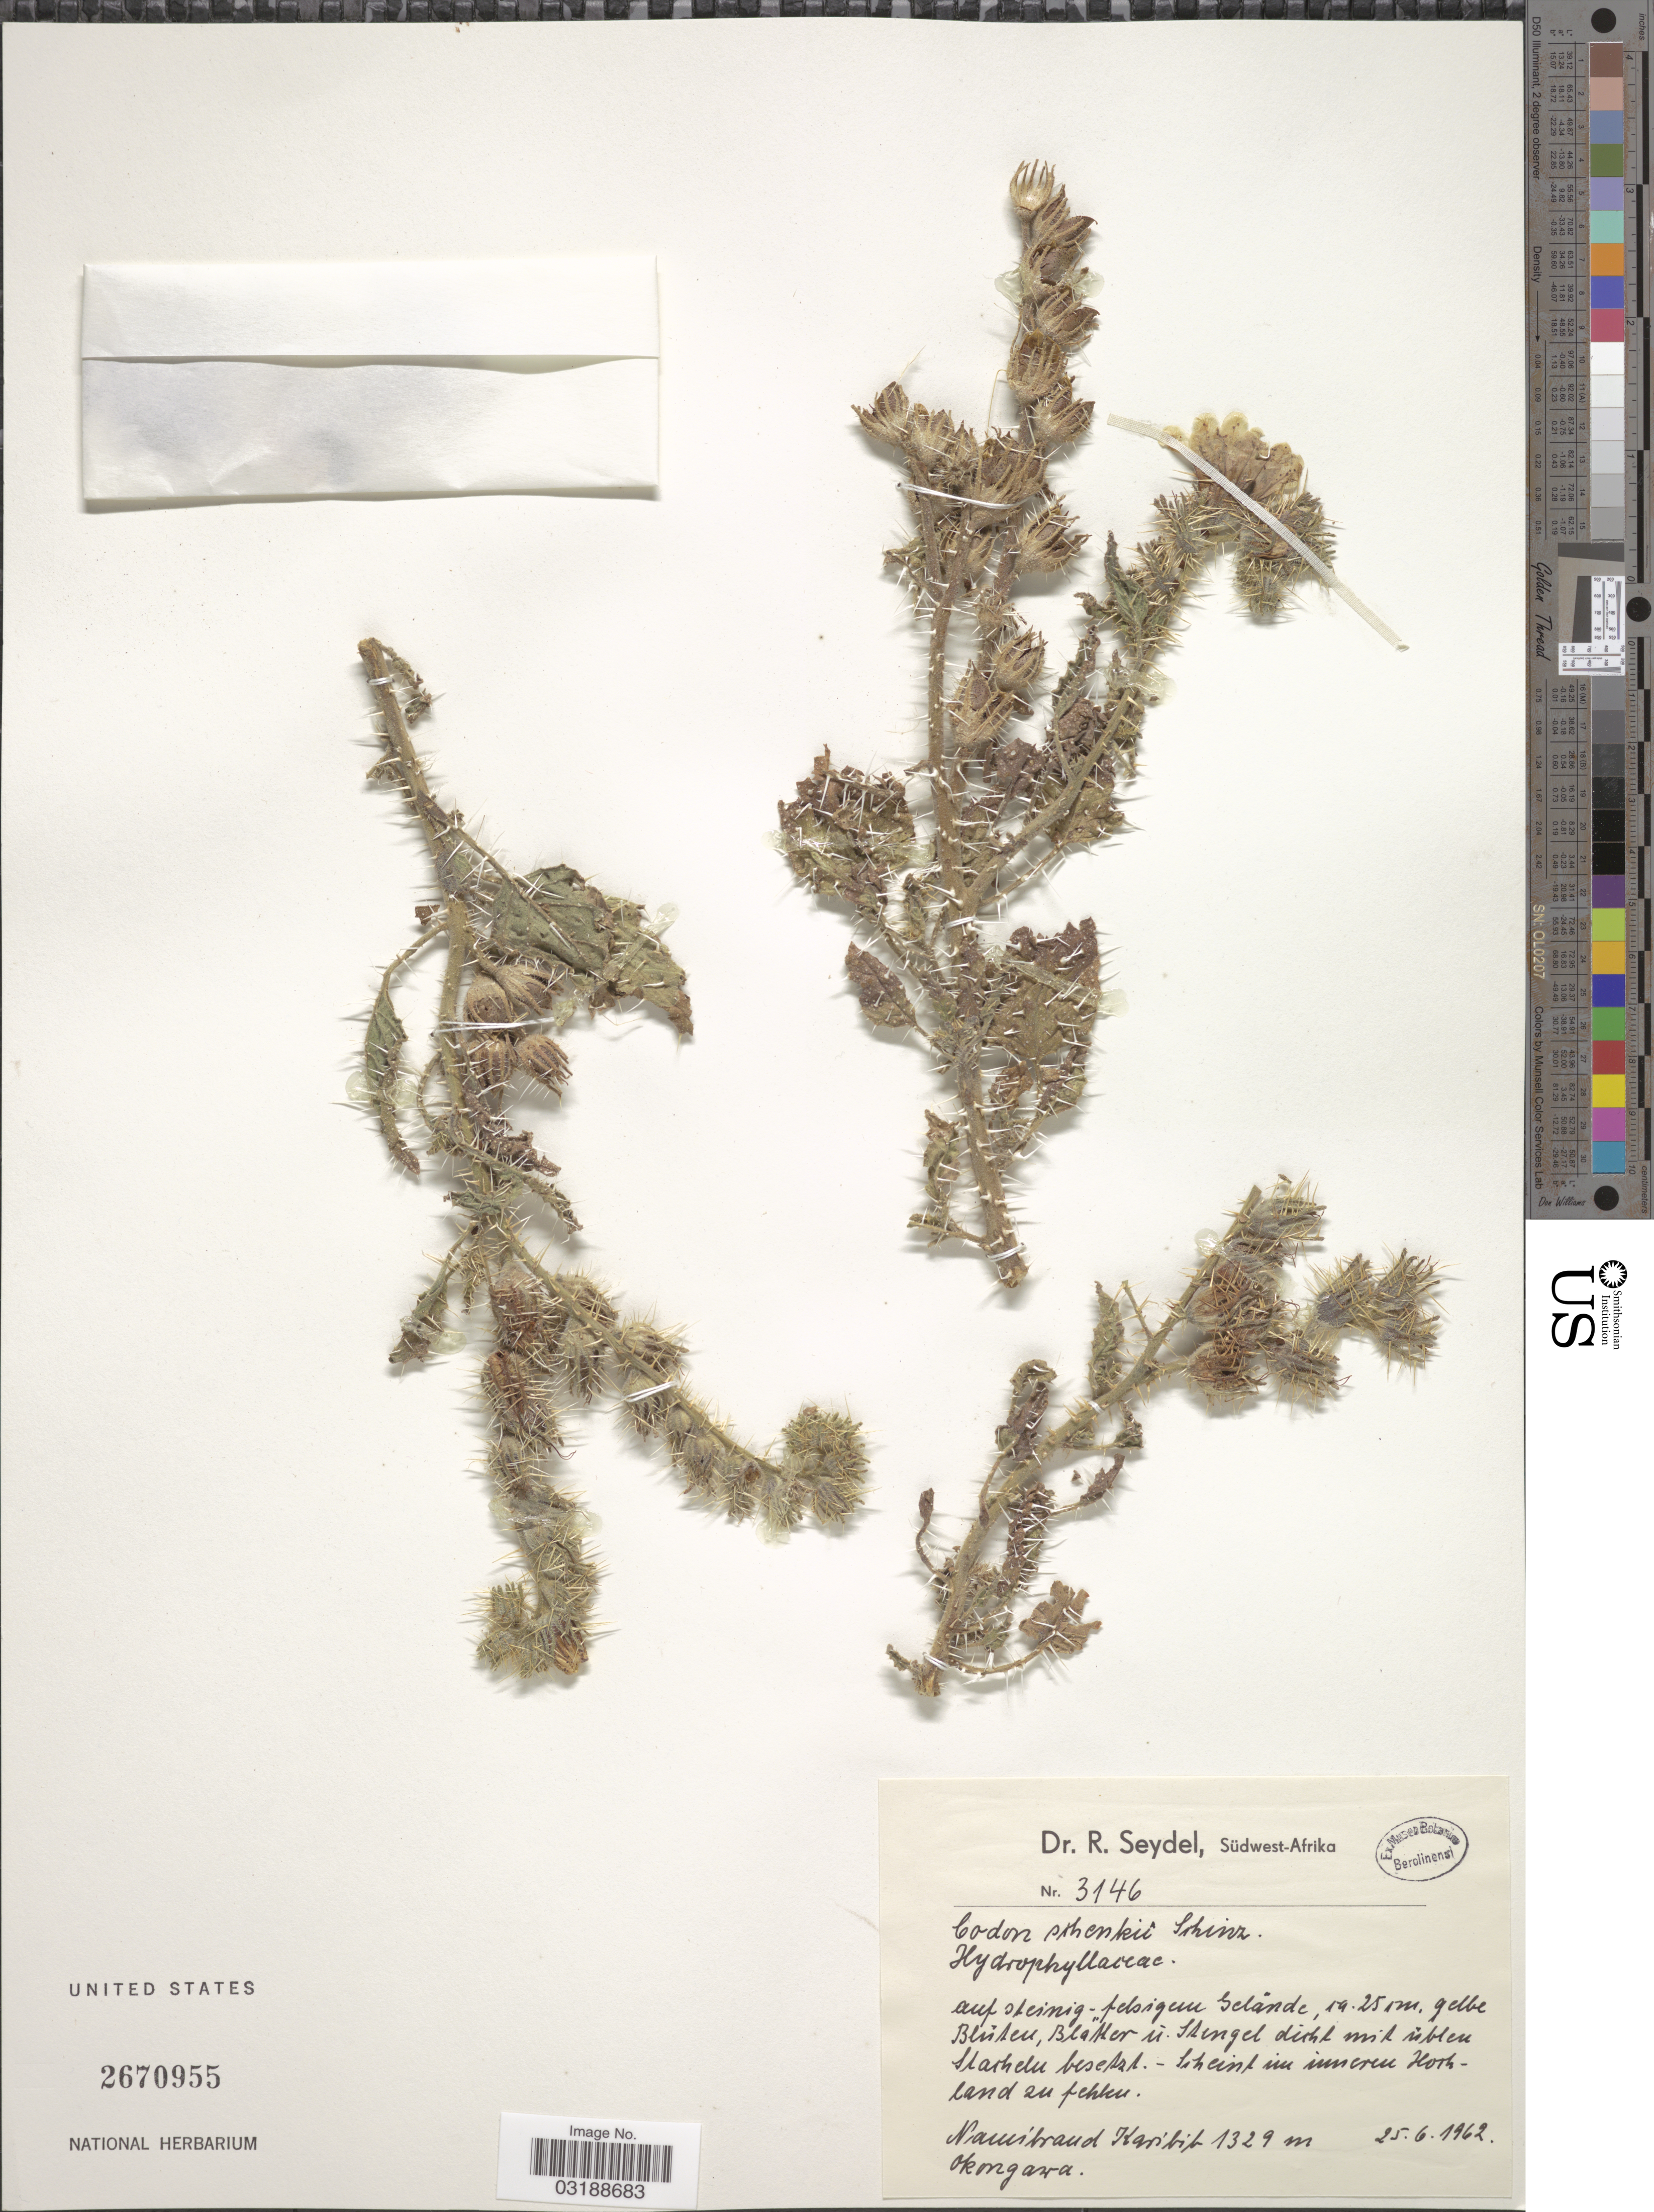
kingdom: Plantae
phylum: Tracheophyta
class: Magnoliopsida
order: Boraginales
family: Codonaceae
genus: Codon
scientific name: Codon schenckii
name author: Schinz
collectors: R. Seydel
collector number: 3146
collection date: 1962-06-25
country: Namibia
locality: Südwest-Afrika. Namibrand Karibib.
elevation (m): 1329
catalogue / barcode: US 2670955